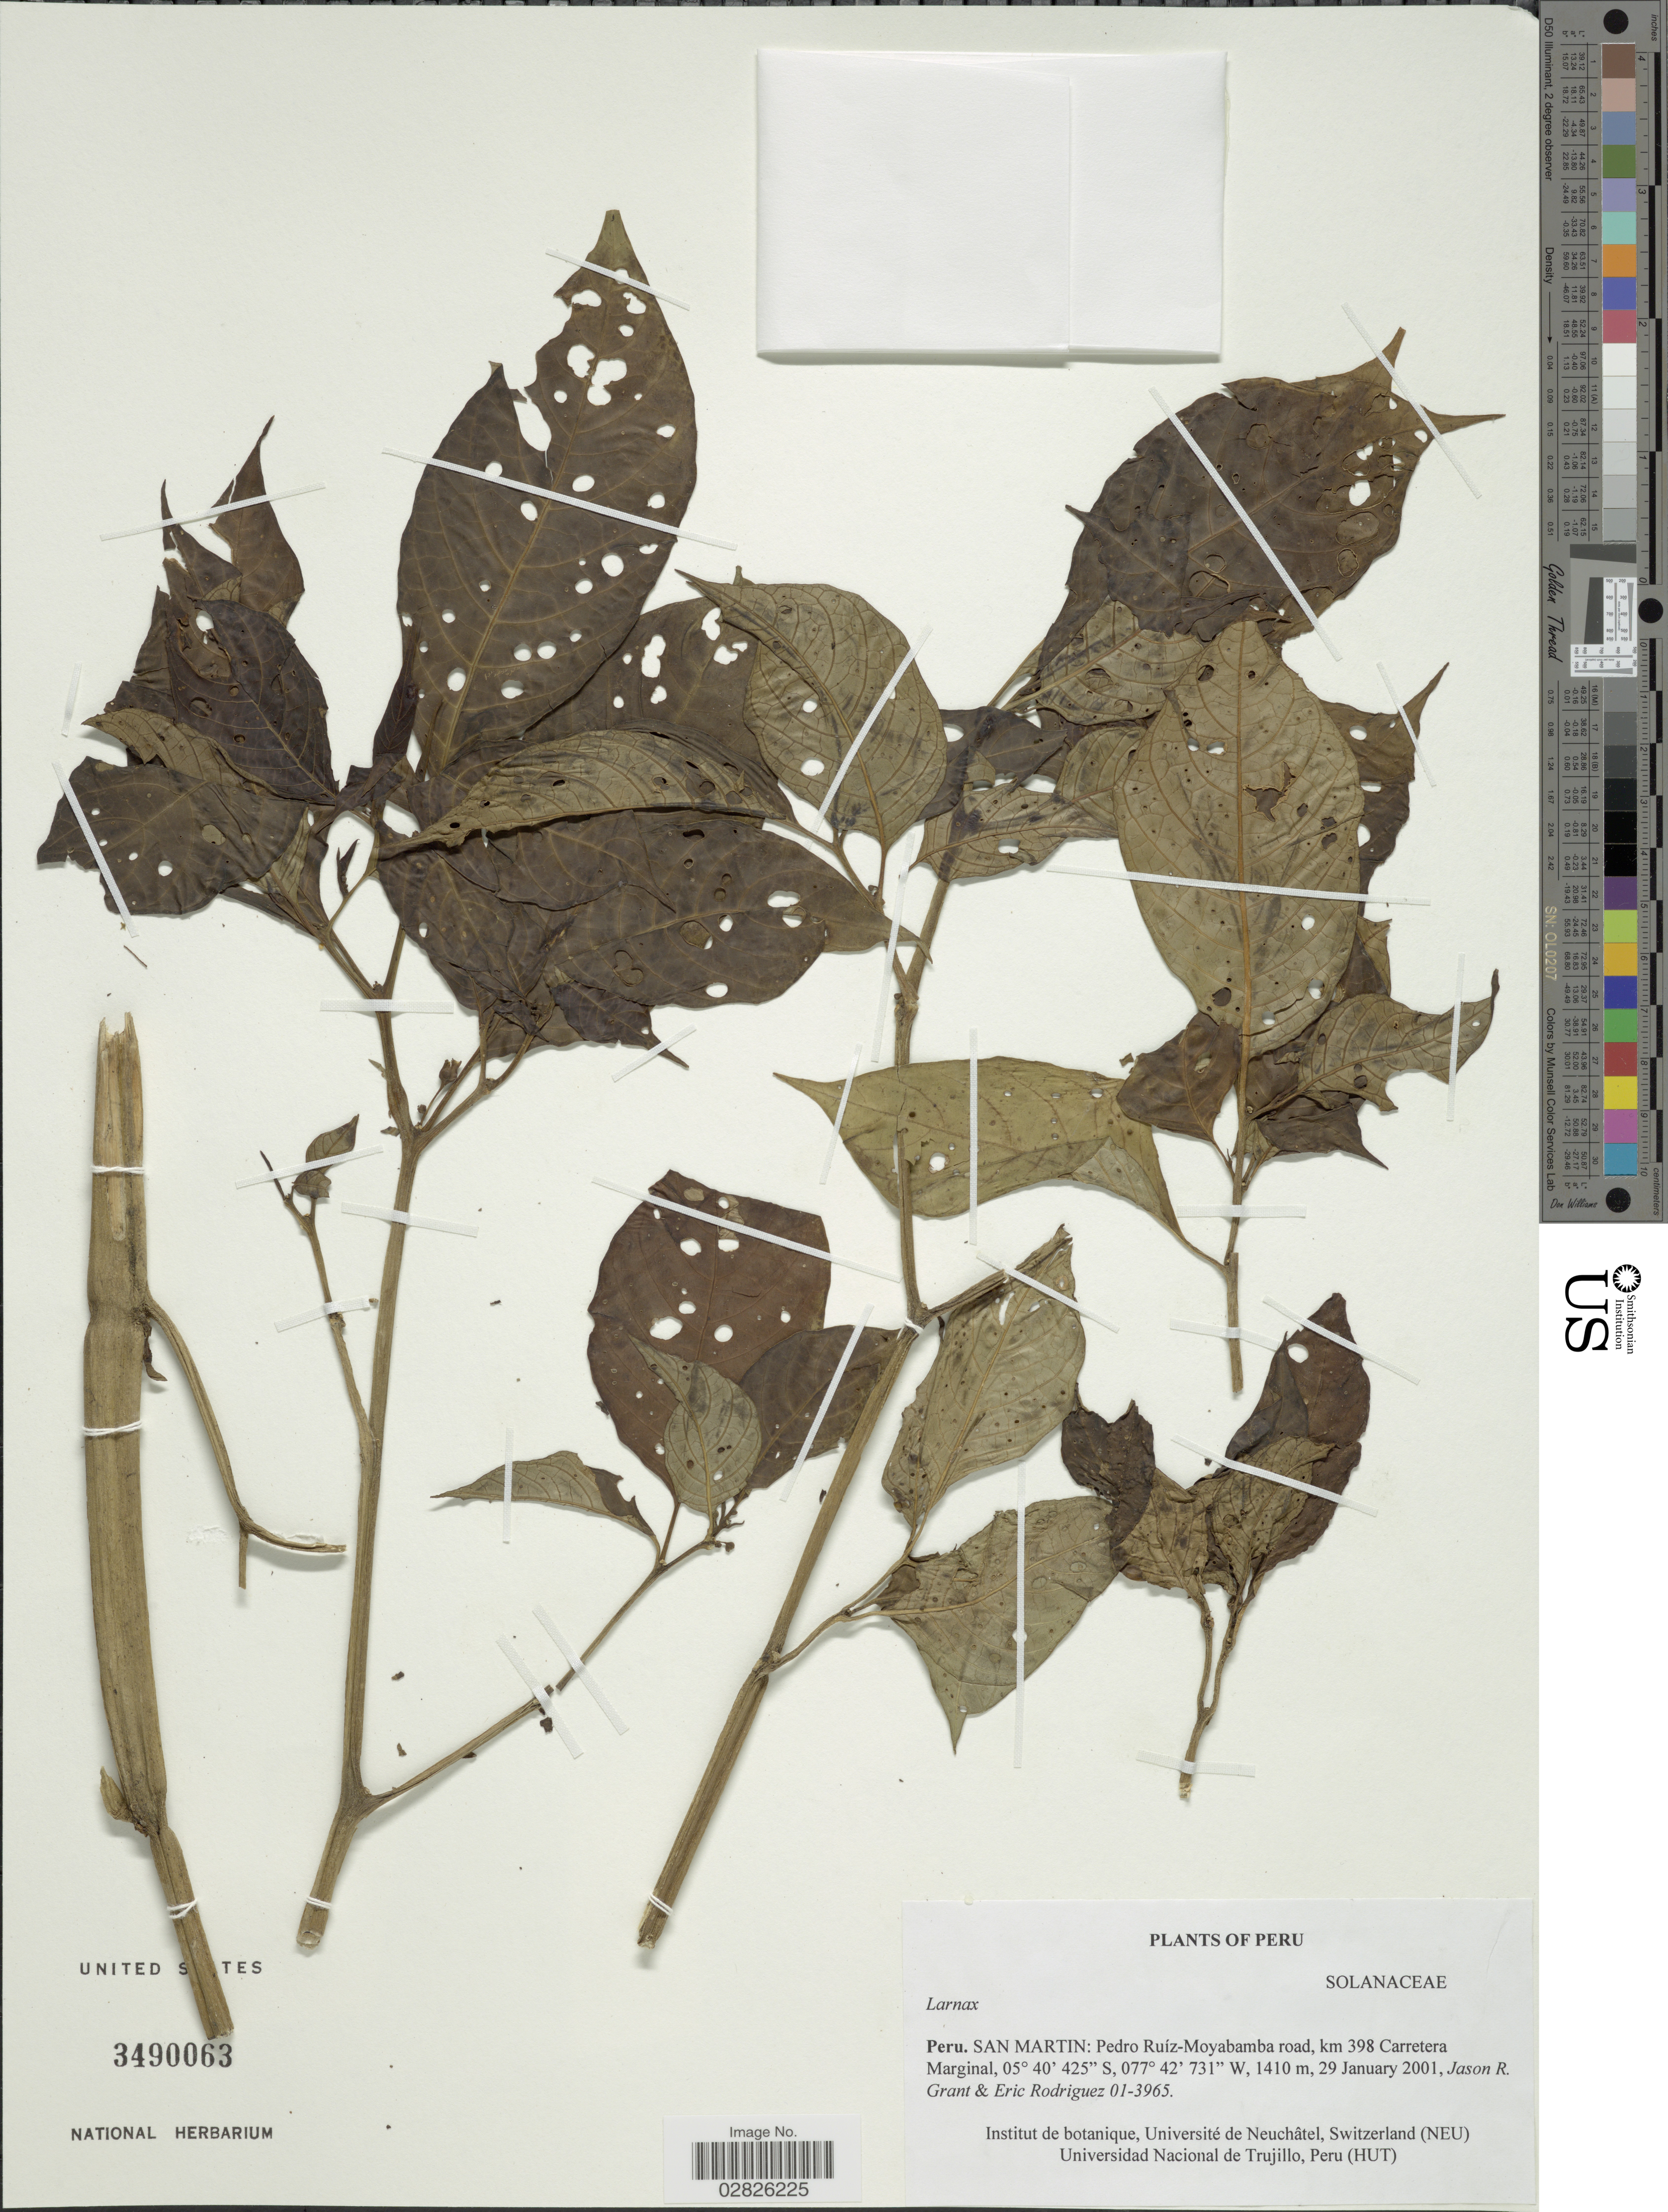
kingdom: Plantae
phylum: Tracheophyta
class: Magnoliopsida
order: Solanales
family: Solanaceae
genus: Larnax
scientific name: Larnax sp.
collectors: J. R. Grant & E. Rodriguez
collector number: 01-3965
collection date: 2001-01-29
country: Peru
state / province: San Martín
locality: Pedro Ruíz-Moyabamba road, km 398 Carretera Marginal.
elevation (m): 1410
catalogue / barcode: US 3490063